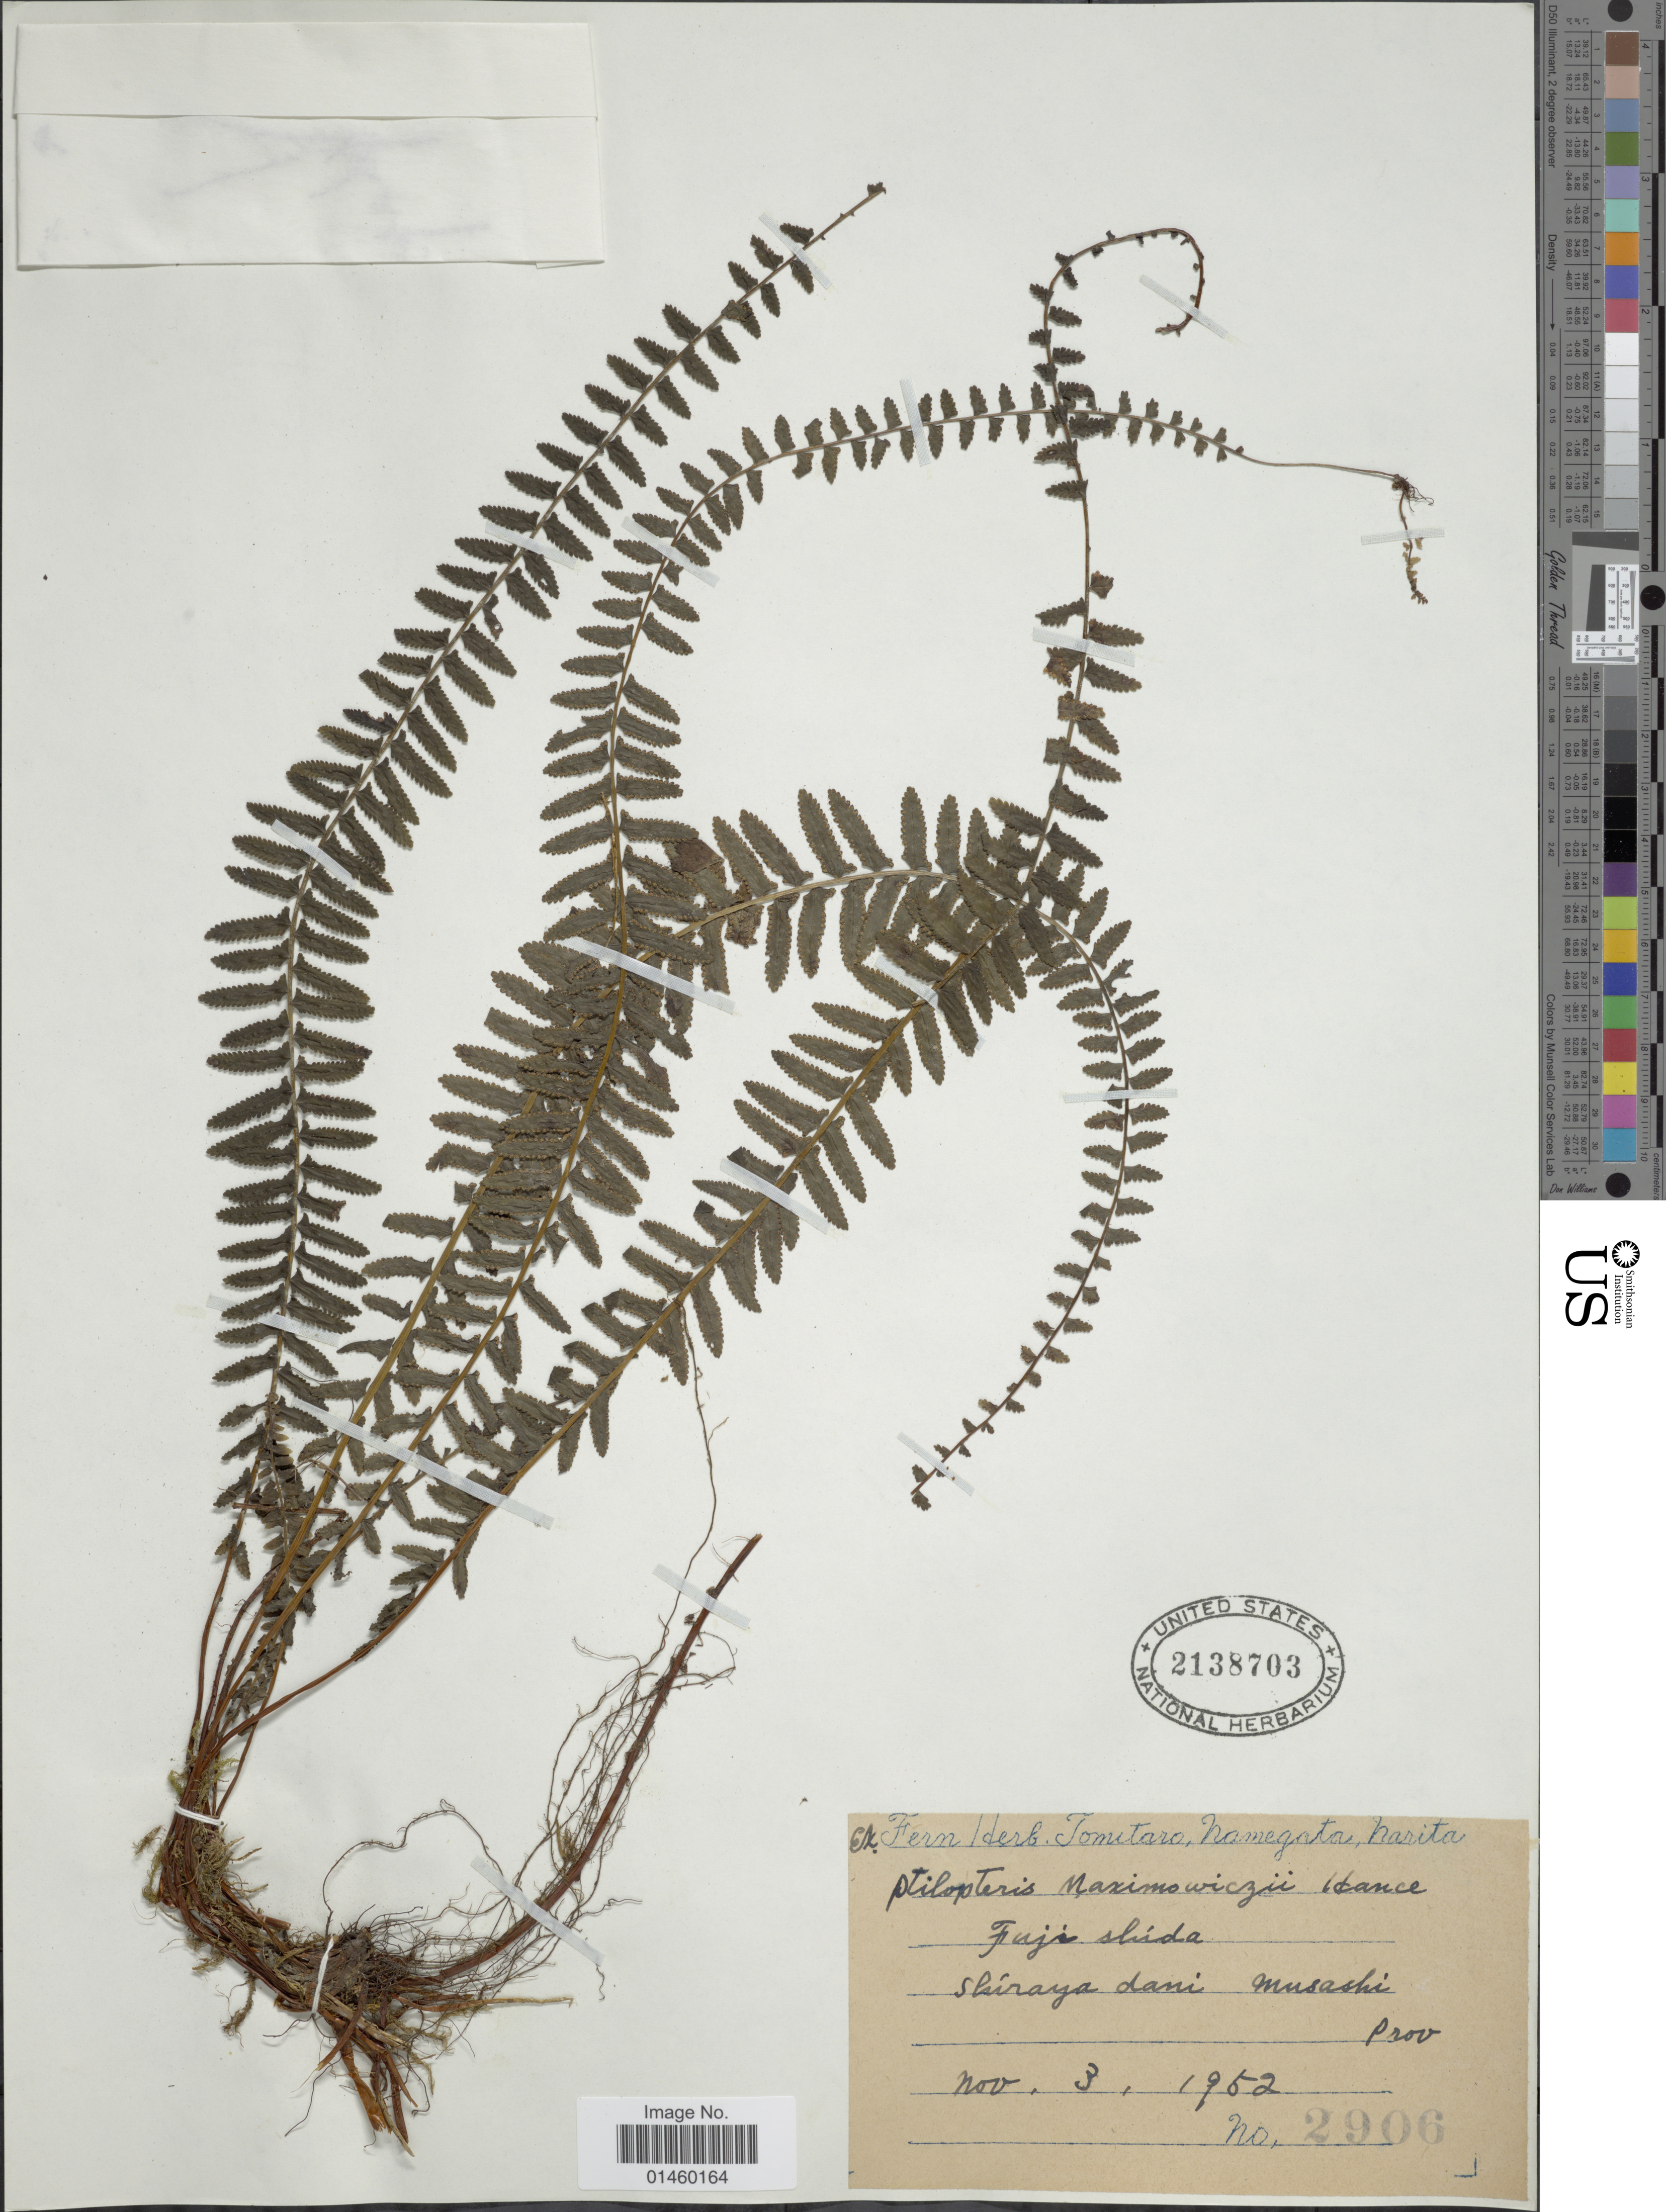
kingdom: Plantae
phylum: Tracheophyta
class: Polypodiopsida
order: Polypodiales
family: Dennstaedtiaceae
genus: Monachosorum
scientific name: Monachosorum maximowiczii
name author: (Baker) Hayata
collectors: ex herb. Tomitaro Namegata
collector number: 2906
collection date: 1952-11-03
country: Japan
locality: Shiraya-dani Musashi Prov.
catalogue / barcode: US 2138703